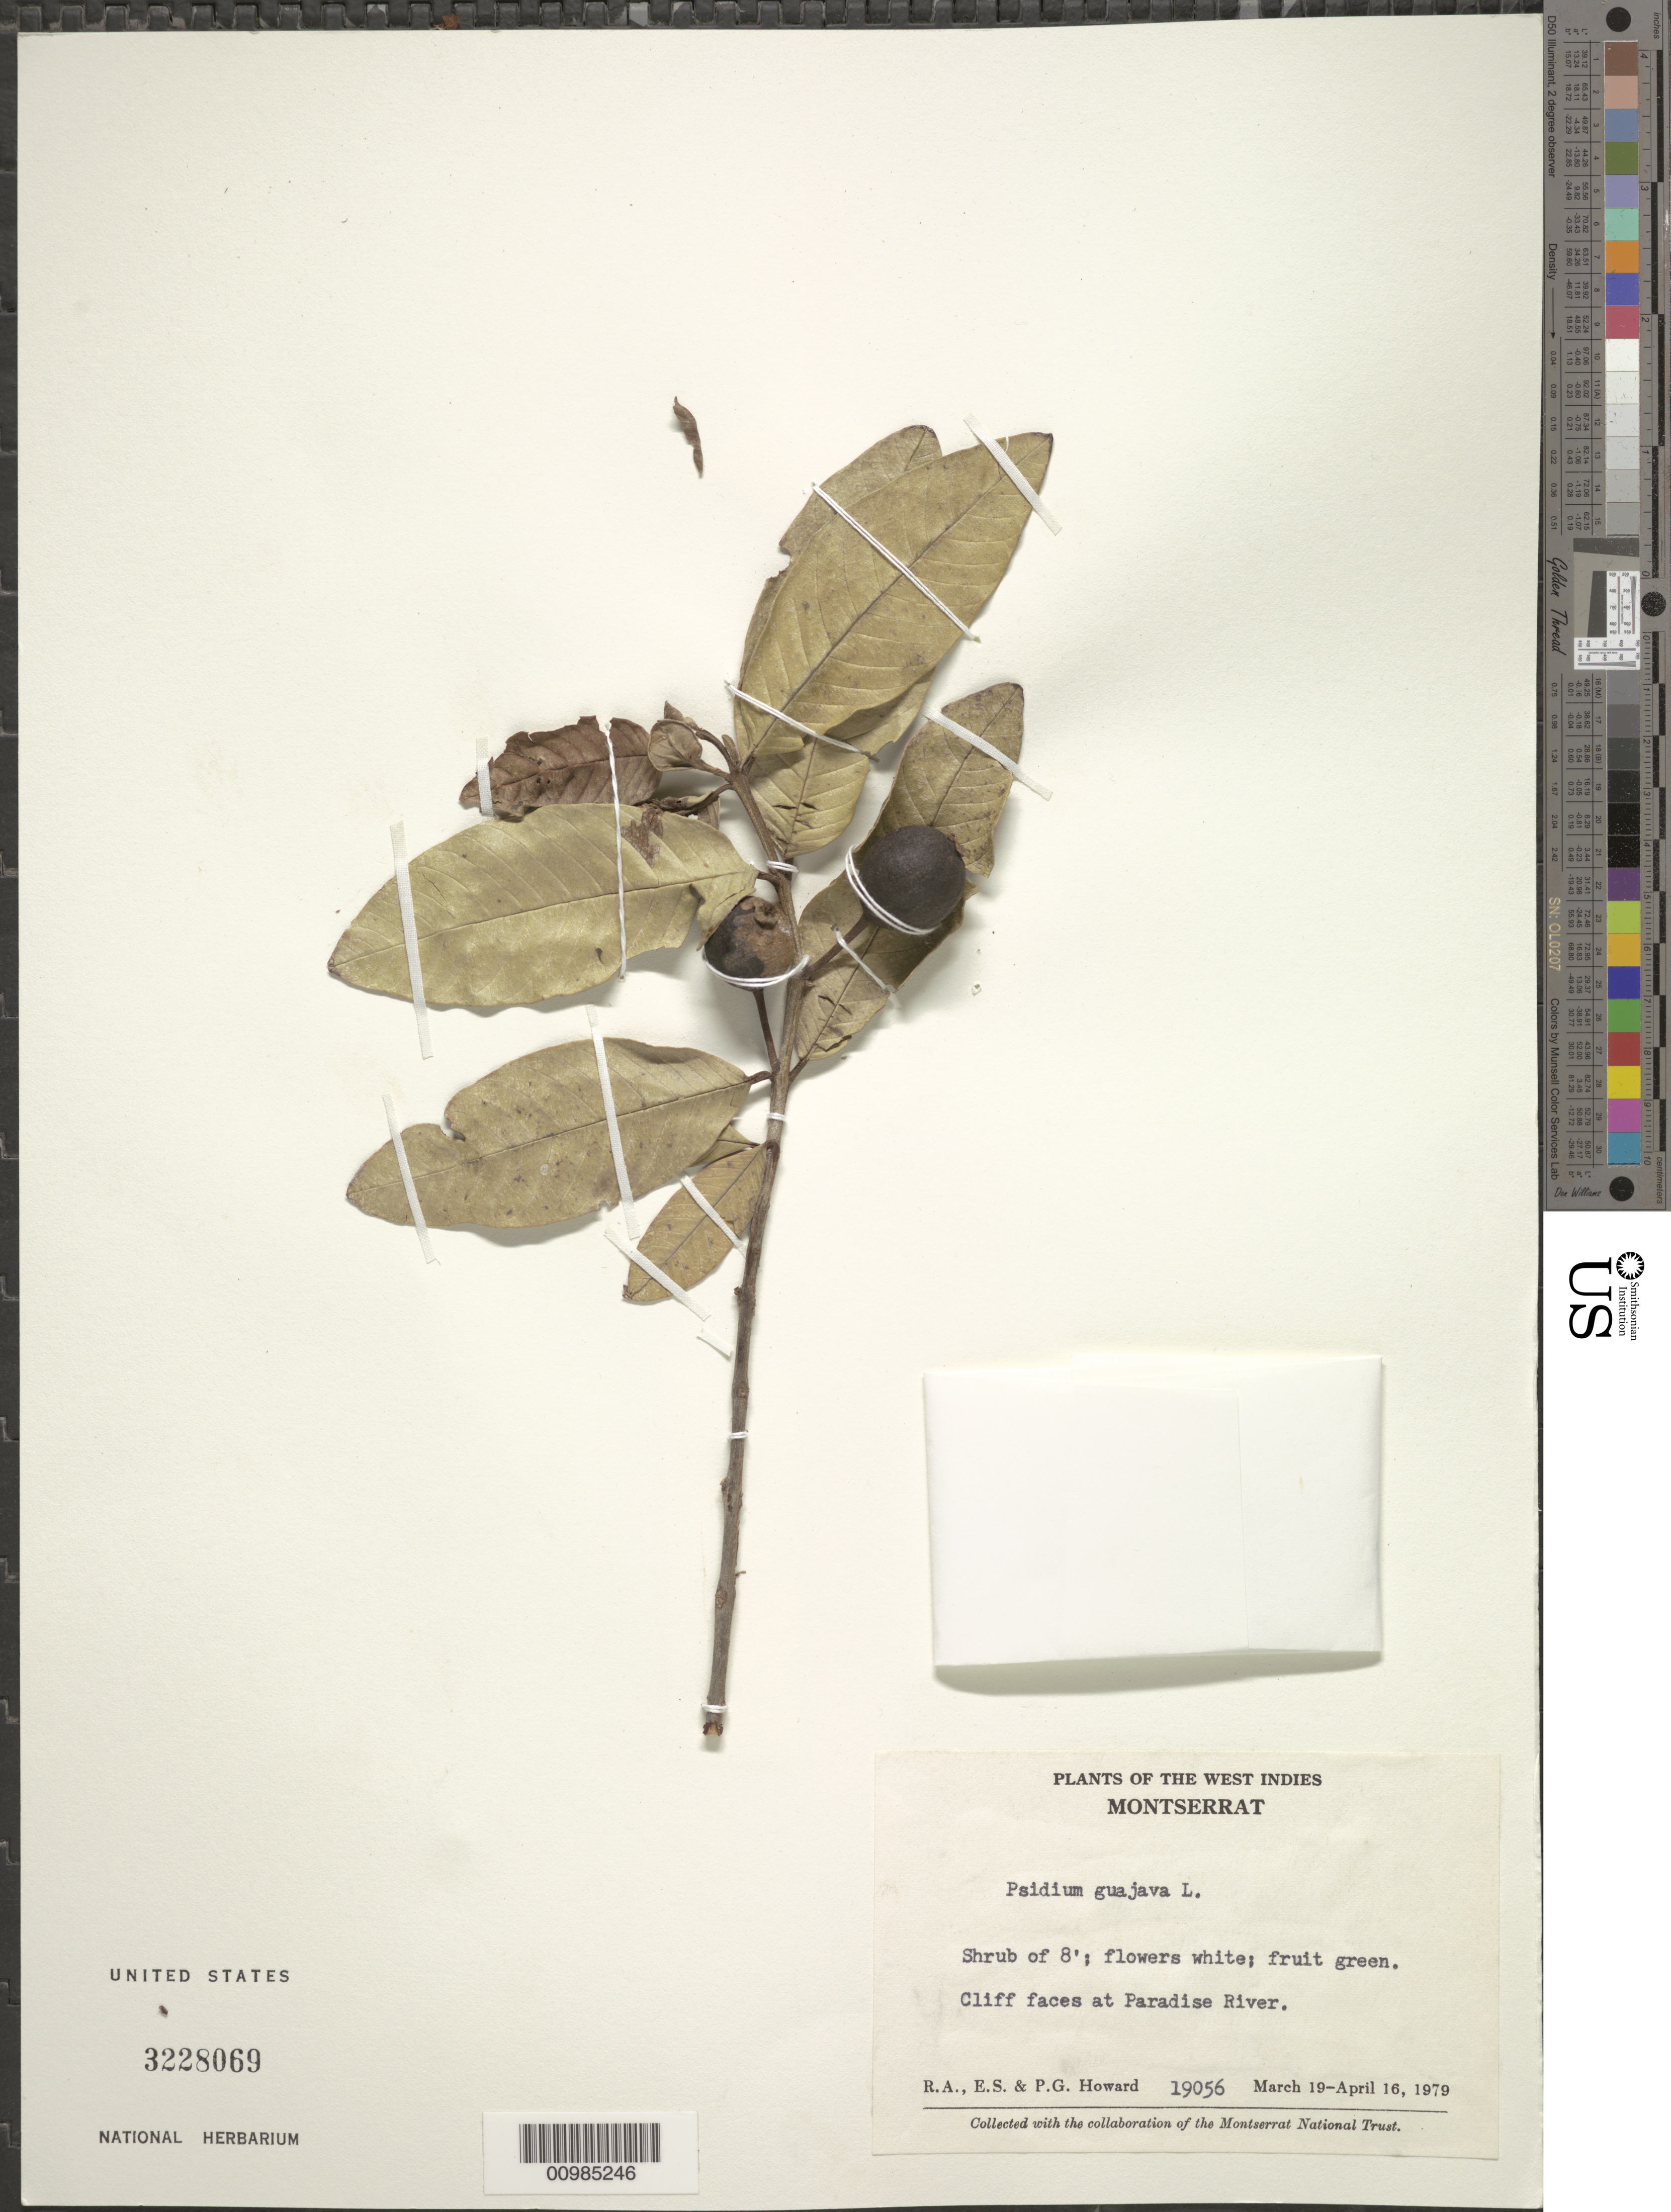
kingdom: Plantae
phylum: Tracheophyta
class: Magnoliopsida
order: Myrtales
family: Myrtaceae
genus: Psidium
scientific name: Psidium guajava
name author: L.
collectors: R. A. Howard, E. S. Howard & P. Howard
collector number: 19056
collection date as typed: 19 Mar 1979 to 16 Apr 1979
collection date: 1979-03-19/1979-04-16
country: Montserrat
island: Montserrat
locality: At Paradise River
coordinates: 0 N, 0 E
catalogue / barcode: US 3228069